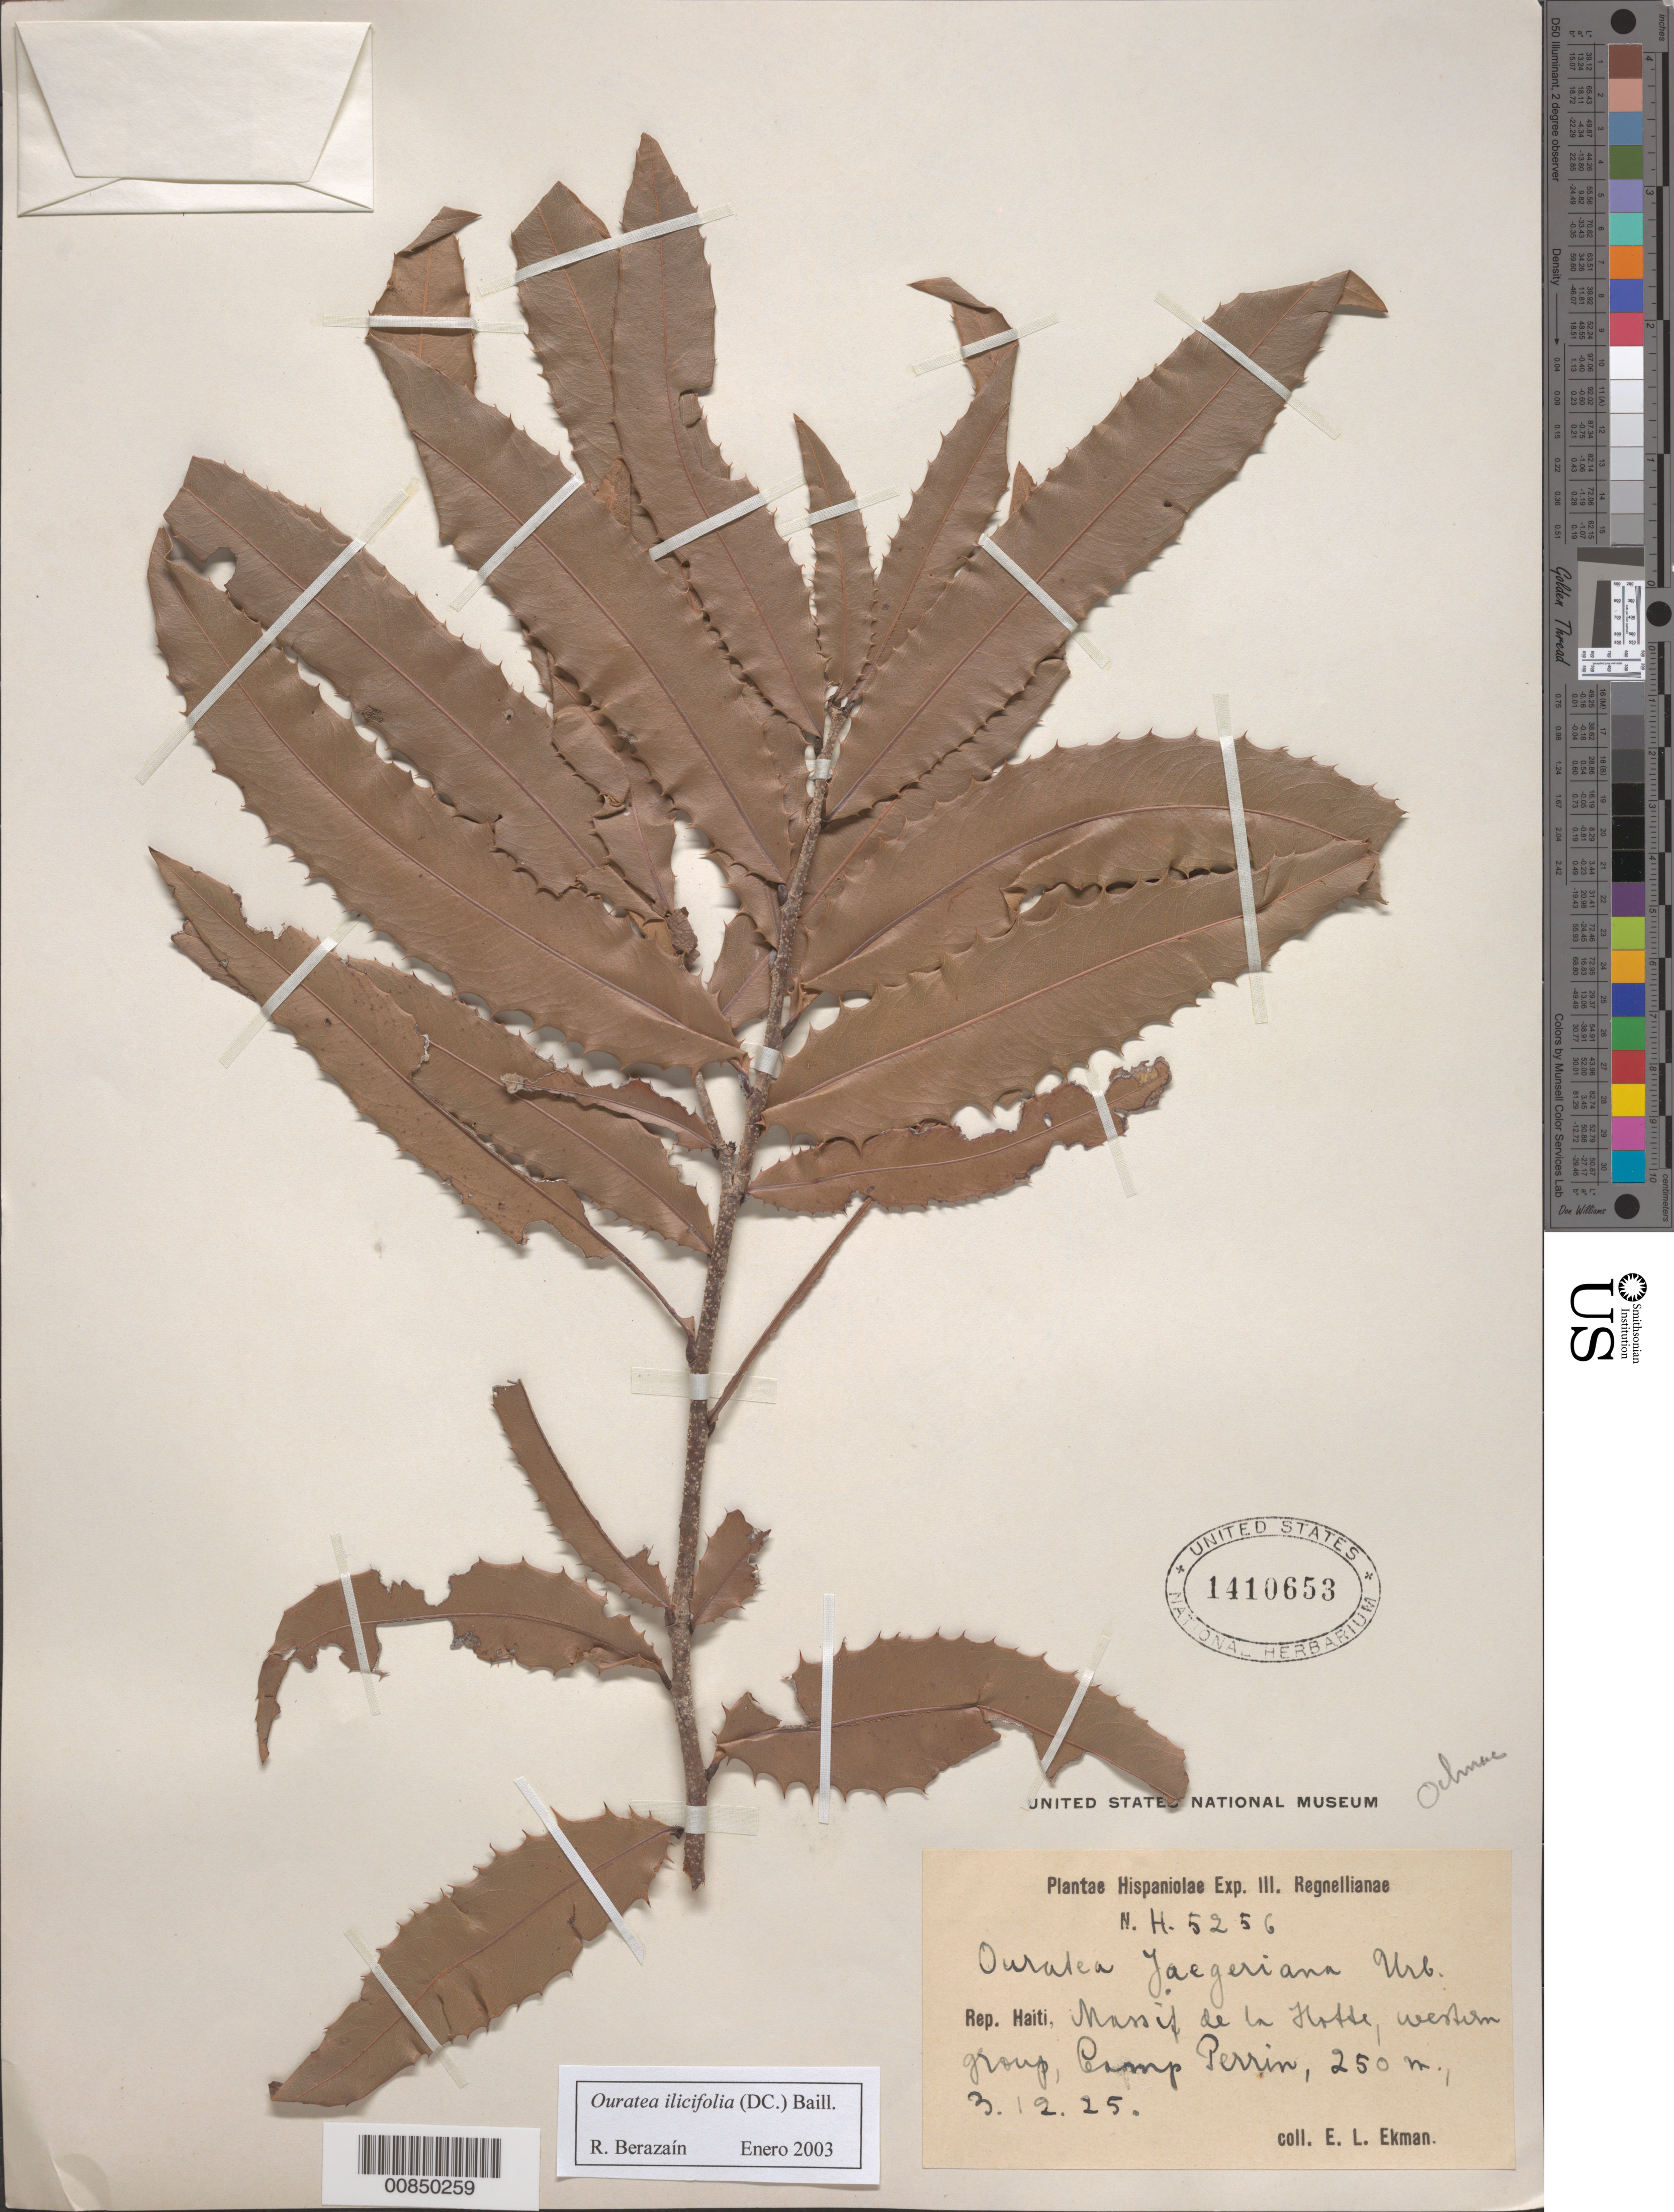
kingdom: Plantae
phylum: Tracheophyta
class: Magnoliopsida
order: Malpighiales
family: Ochnaceae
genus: Ouratea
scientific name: Ouratea ilicifolia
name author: (DC.) Baill.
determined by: Berazaín, R.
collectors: E. L. Ekman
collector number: H 5256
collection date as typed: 03 Dec 1925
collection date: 1925-12-03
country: Haiti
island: Hispaniola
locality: Massif de la Hotte, western group, Camp Perrin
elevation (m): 250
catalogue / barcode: US 1410653